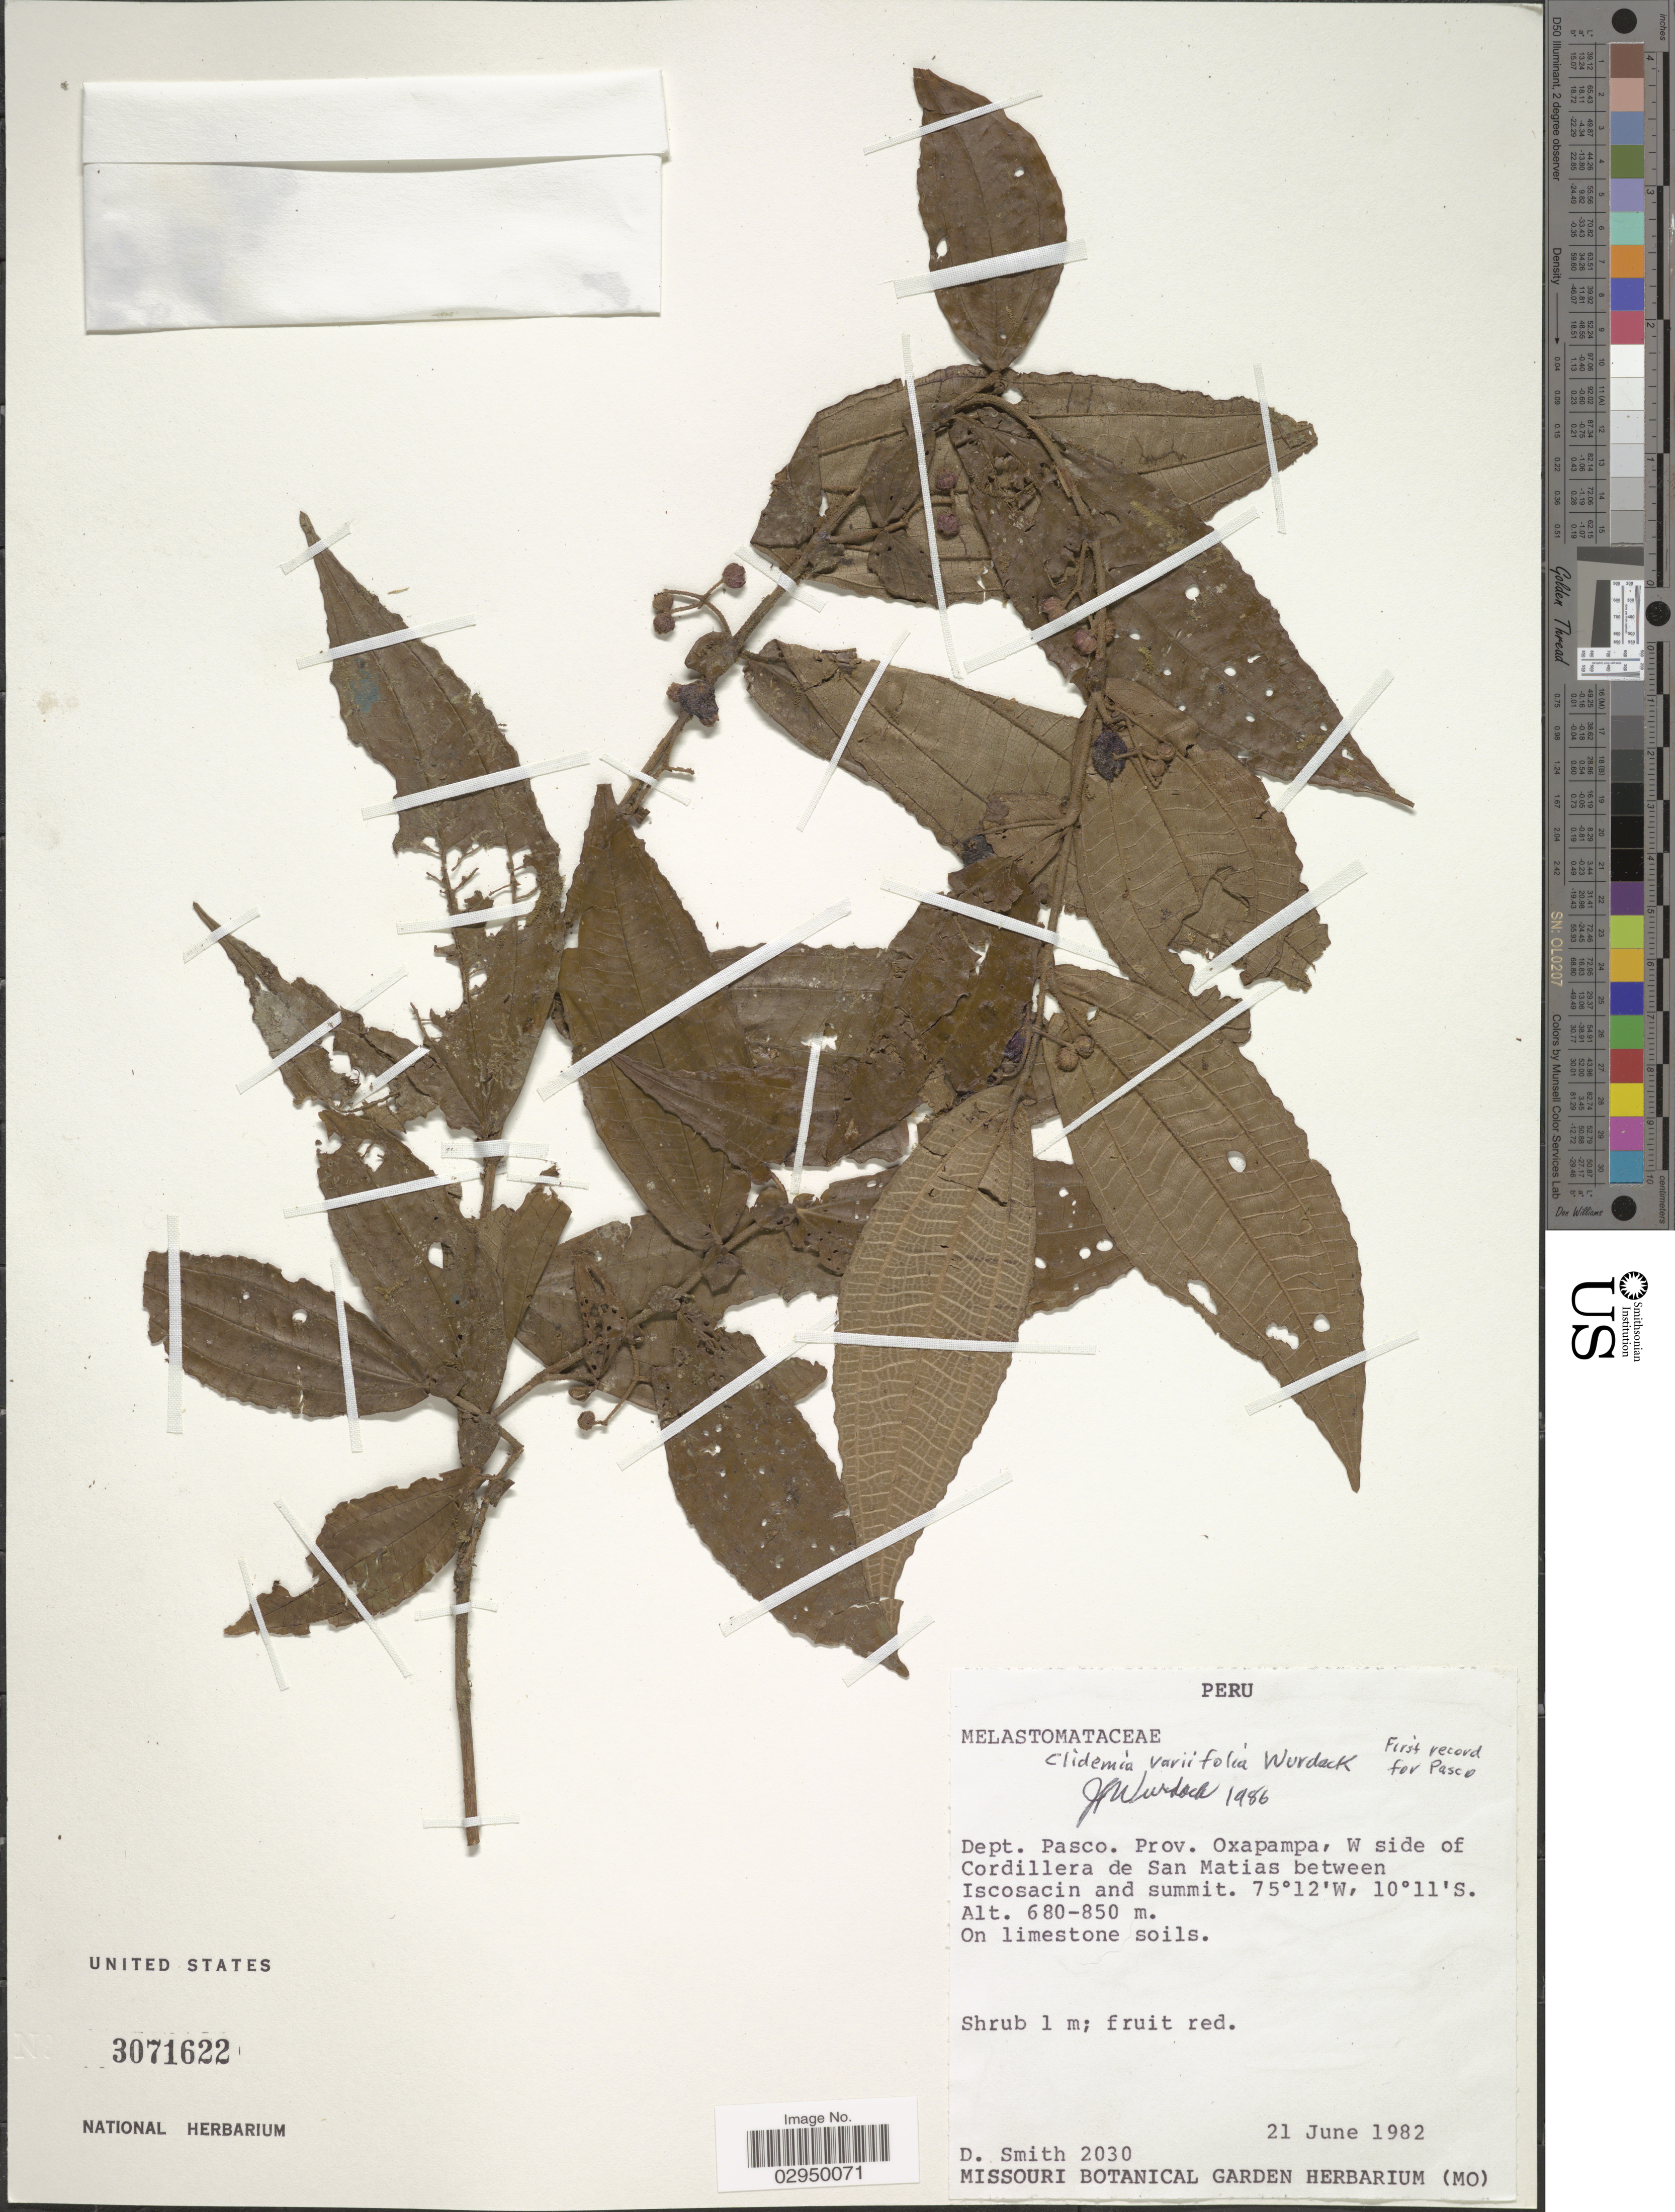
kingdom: Plantae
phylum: Tracheophyta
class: Magnoliopsida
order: Myrtales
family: Melastomataceae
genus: Clidemia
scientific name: Clidemia variifolia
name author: Wurdack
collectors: D. Smith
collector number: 2030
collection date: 1982-06-21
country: Peru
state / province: Pasco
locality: Dept. Pasco. Prov. Oxapampa, W side of Cordillera de San Matias between Iscosacin and summit.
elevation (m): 680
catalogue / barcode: US 3071622